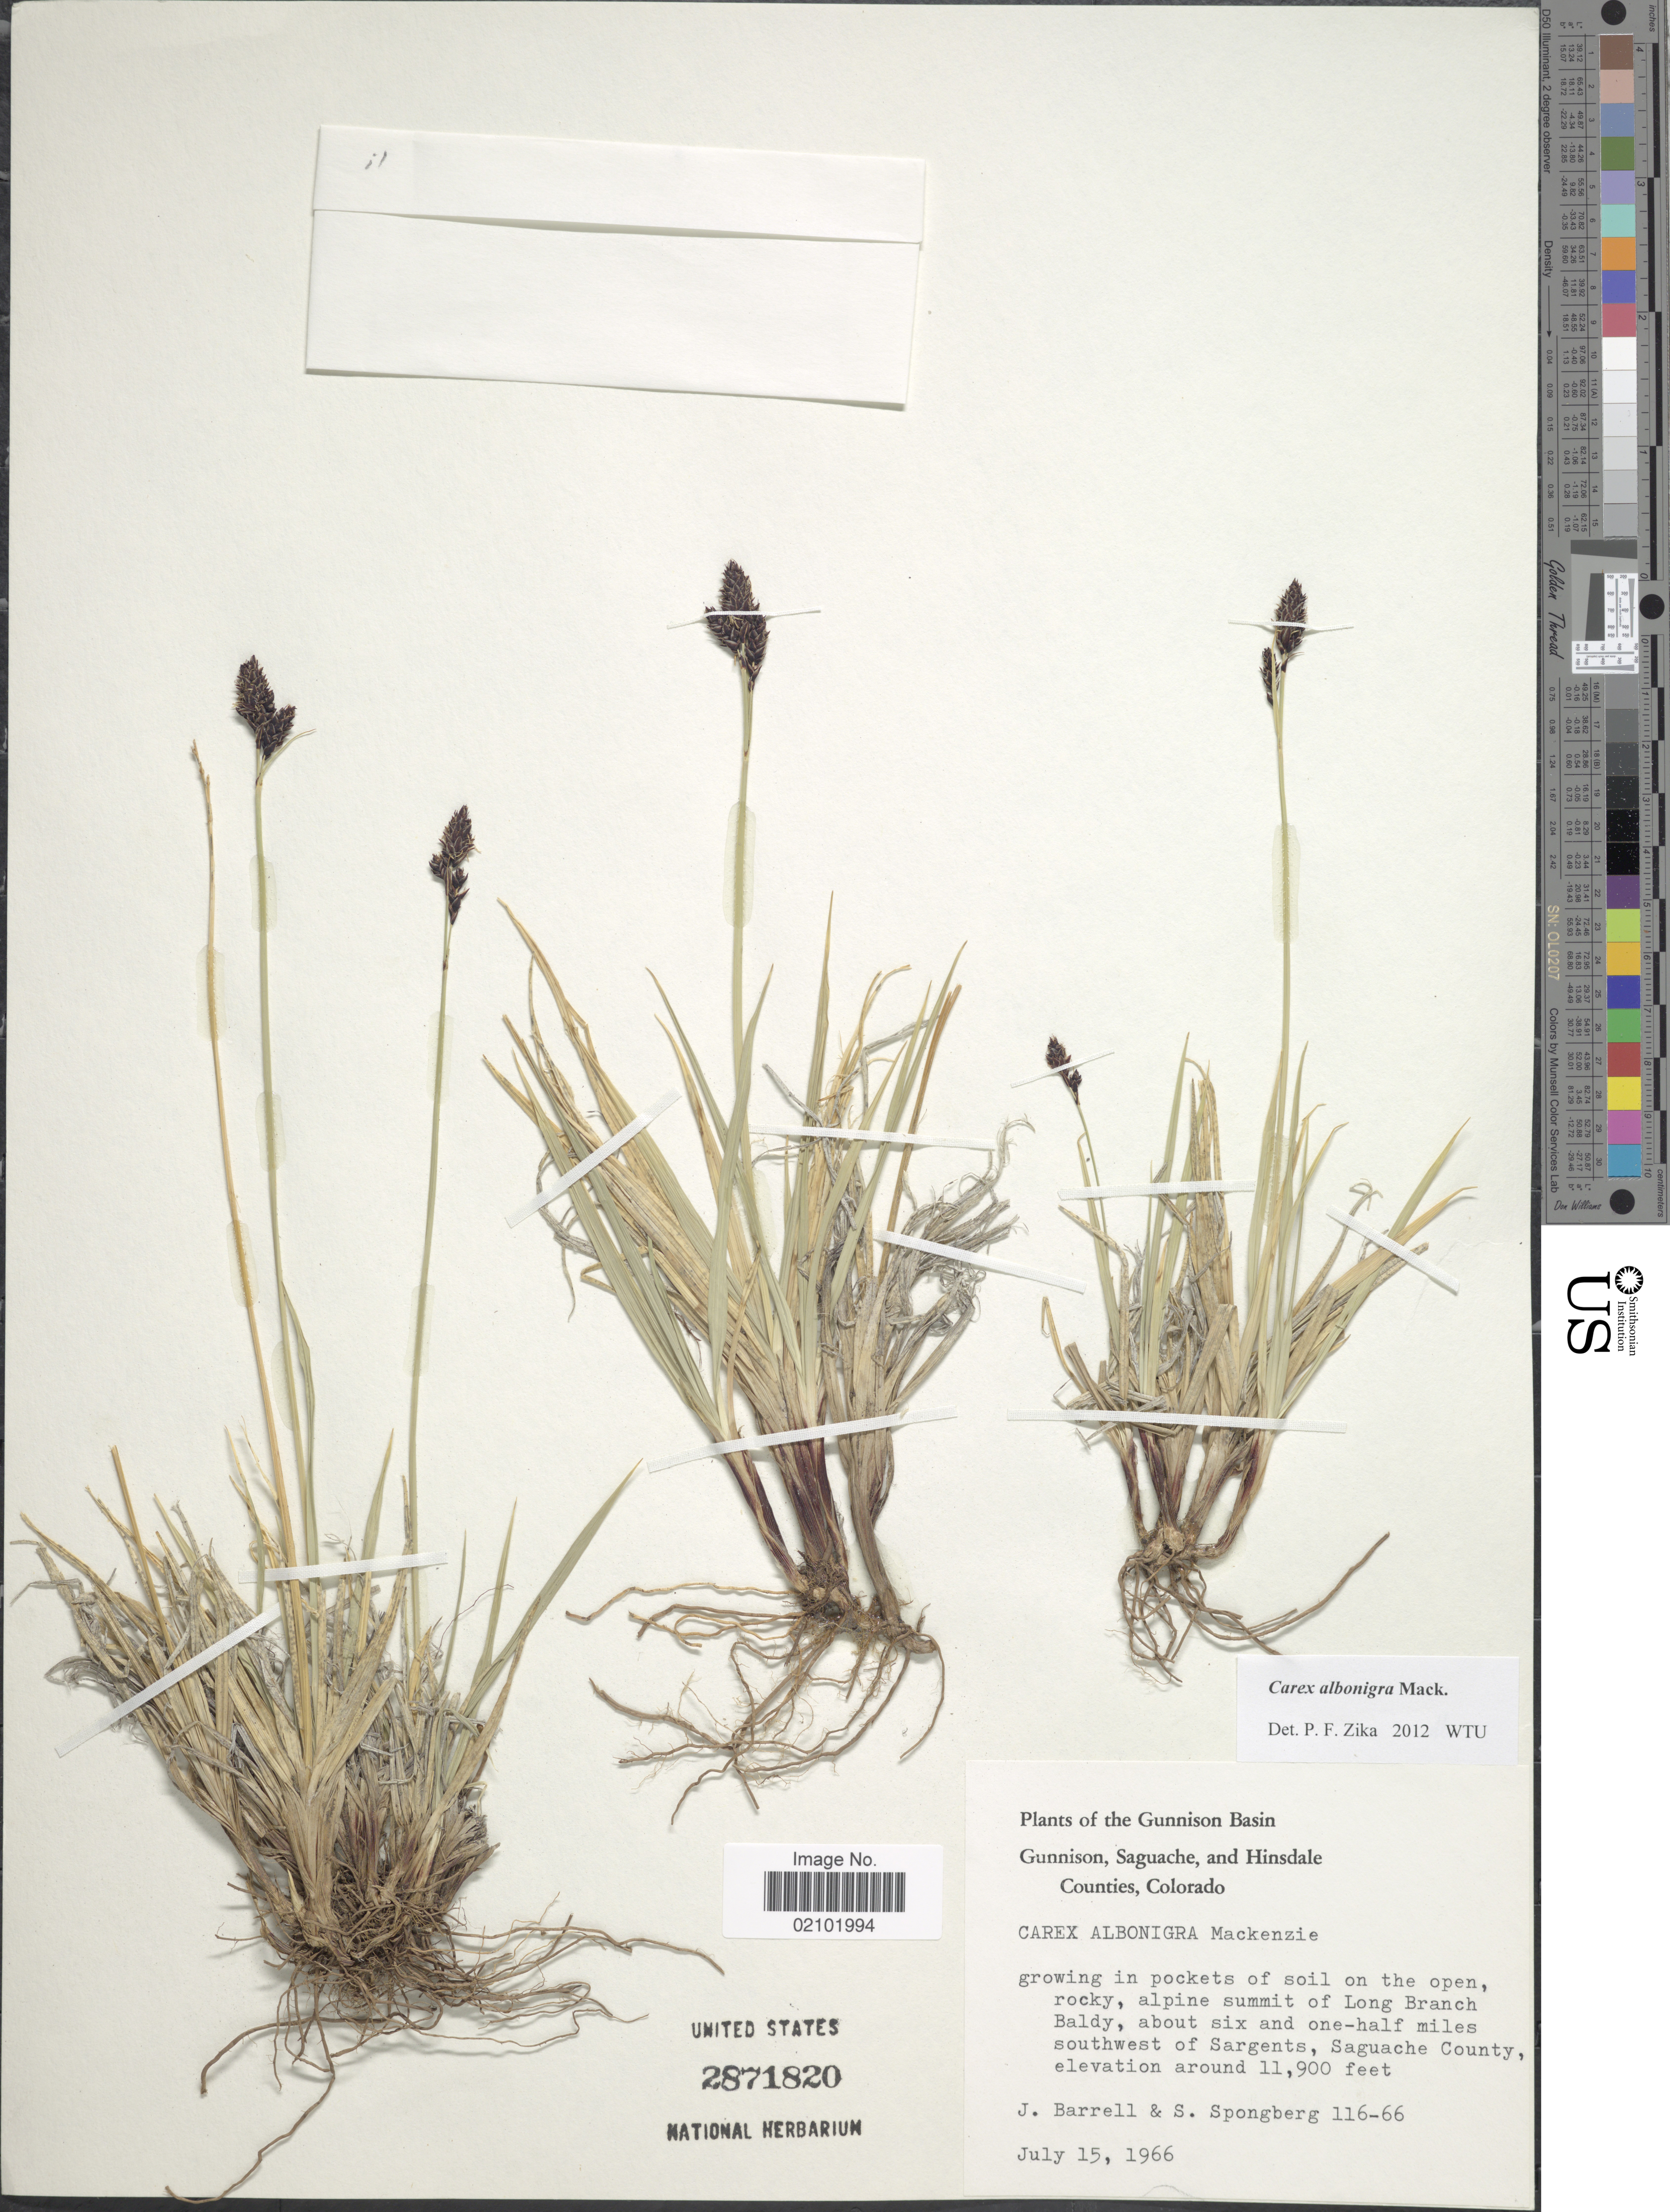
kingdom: Plantae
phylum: Tracheophyta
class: Liliopsida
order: Poales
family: Cyperaceae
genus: Carex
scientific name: Carex albonigra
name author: Mack.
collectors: J. Barrell & S. A.Spongberg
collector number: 116-66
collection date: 1966-07-15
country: United States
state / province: Colorado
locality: Gunnison Basin. summit of Long Branch Baldy, about six and one-half miles southwest of Sargents, Saguache County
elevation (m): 3627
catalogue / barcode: US 2871820